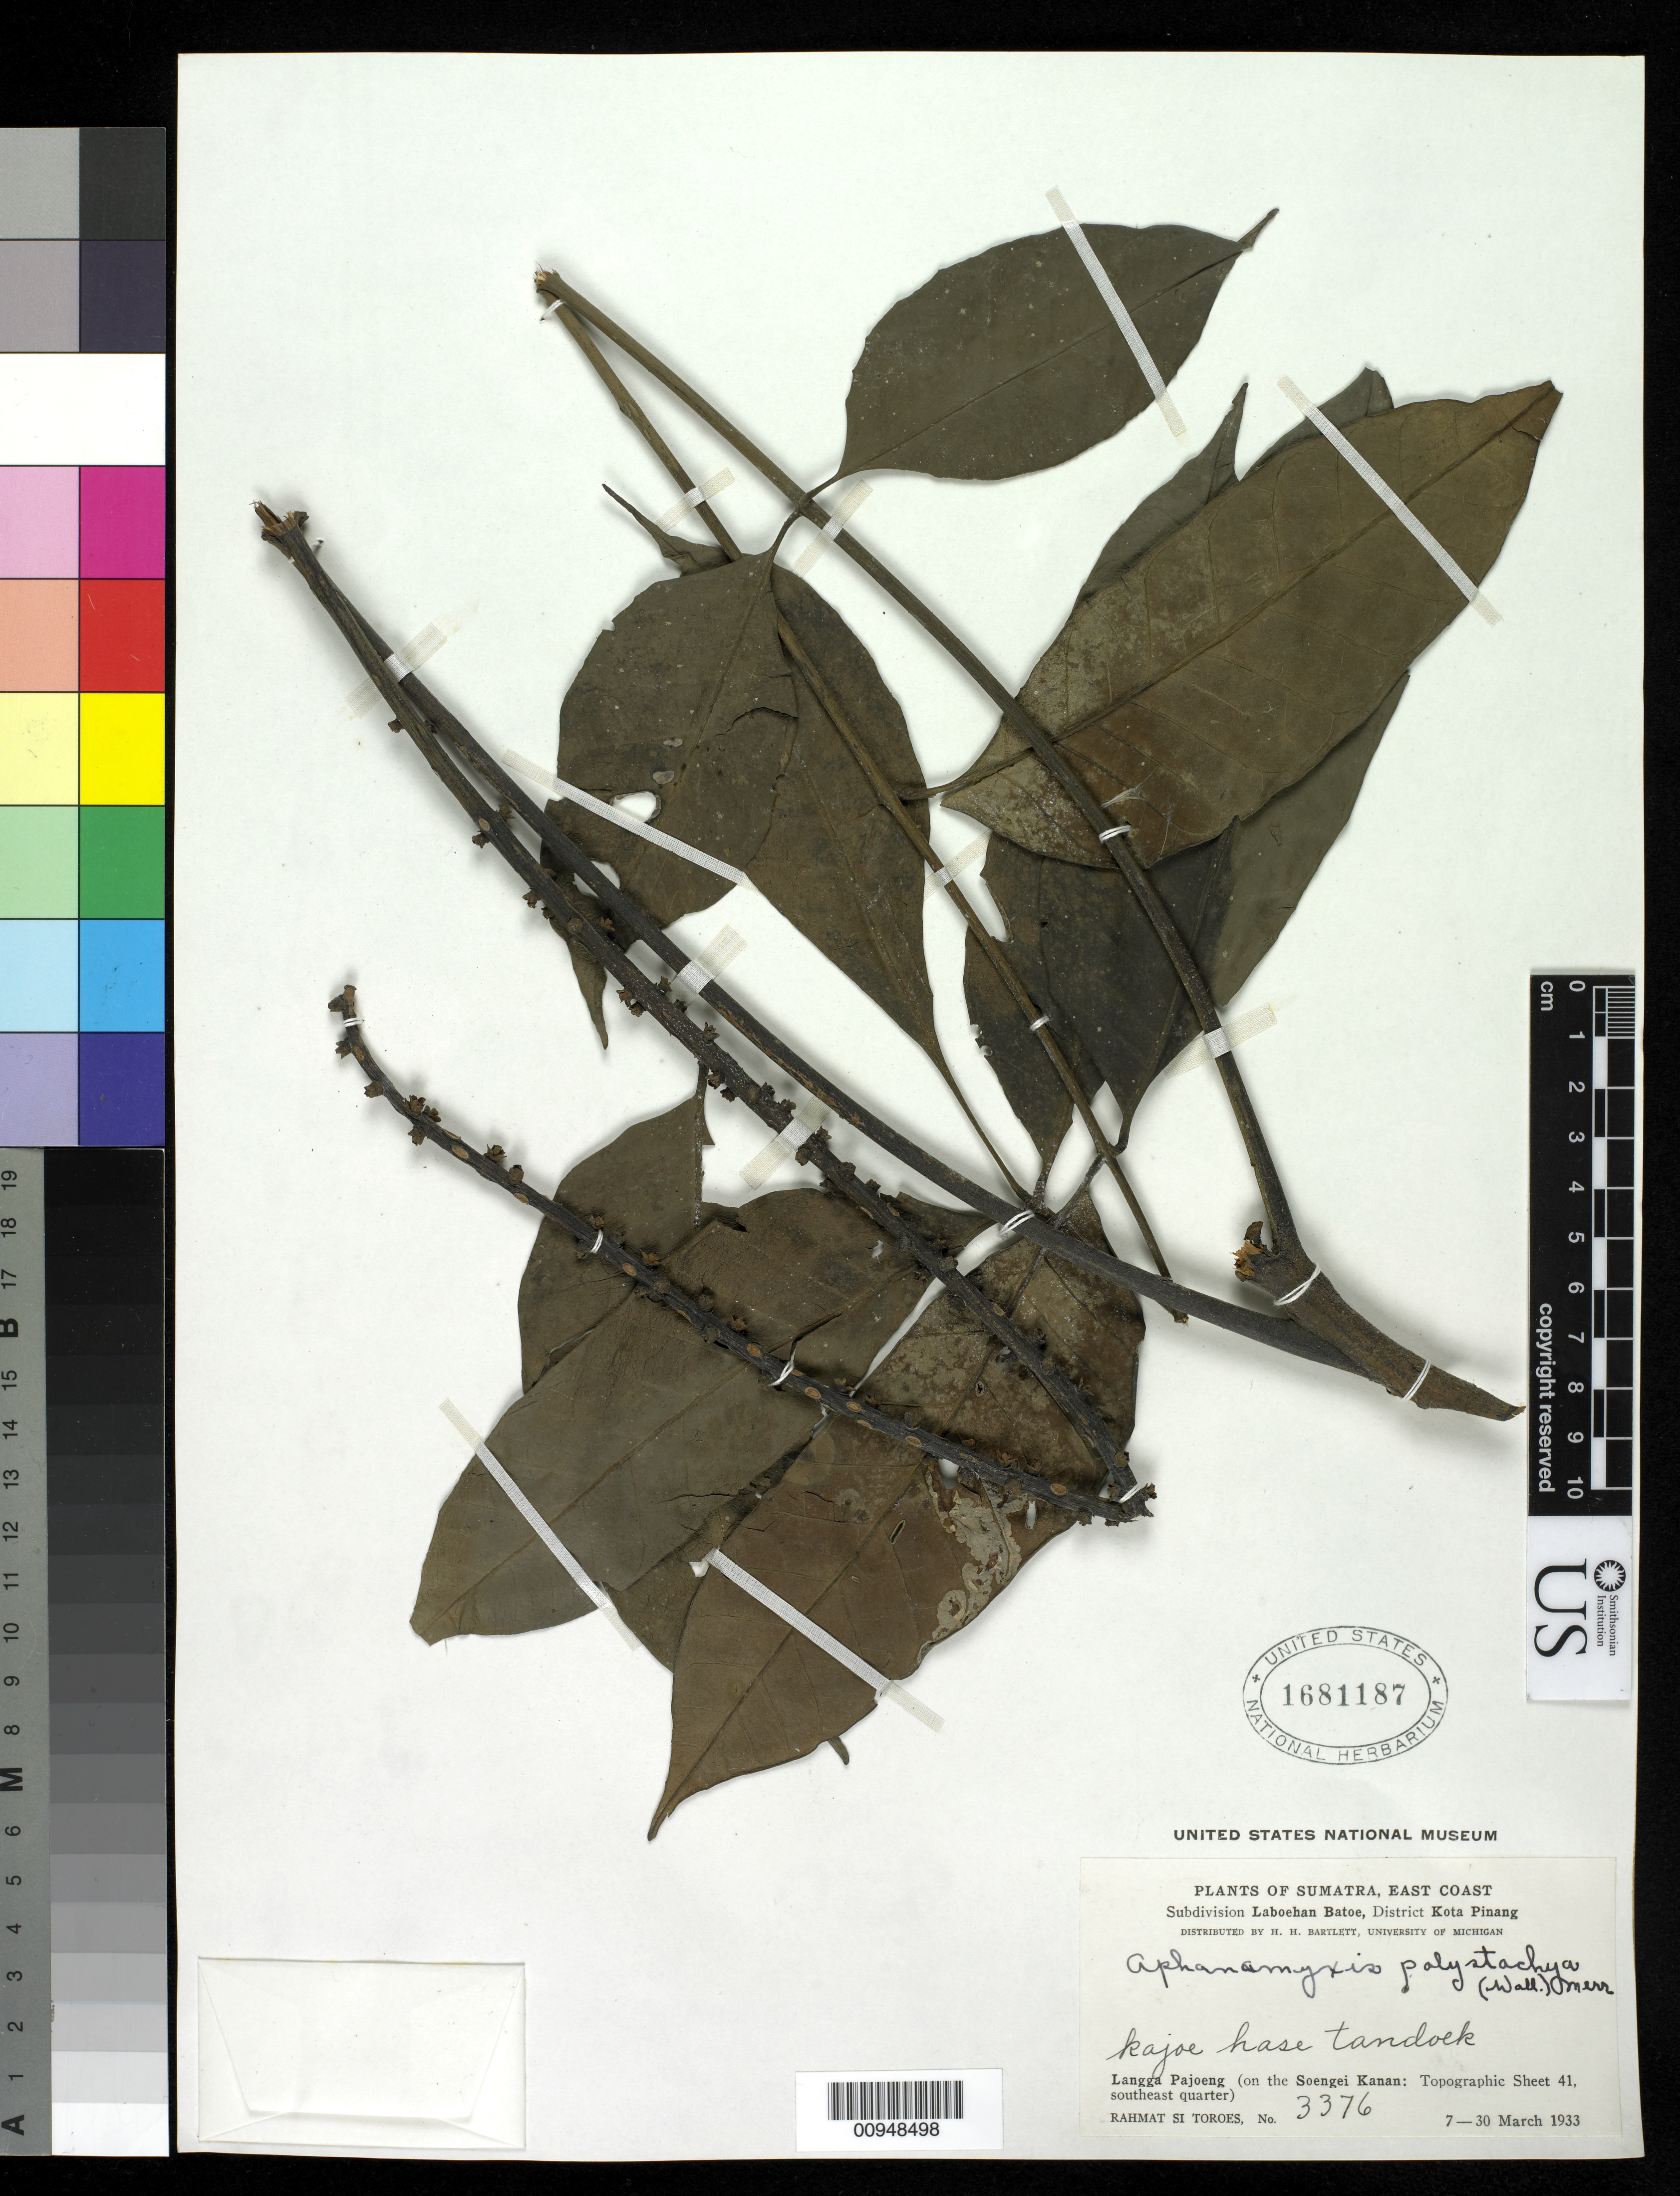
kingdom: Plantae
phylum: Tracheophyta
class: Magnoliopsida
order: Sapindales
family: Meliaceae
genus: Aphanamixis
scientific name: Aphanamixis polystachya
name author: (Wall.) R. Parker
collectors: Rahmat Si Boeea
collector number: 3376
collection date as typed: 07 Mar 1933 to 30 Mar 1933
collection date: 1933-03-07/1933-03-30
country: Indonesia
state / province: Sumatra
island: Sumatra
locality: East Coast, Subdivision Laboehan Batoe, District Kota Pinang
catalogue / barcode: US 1681187